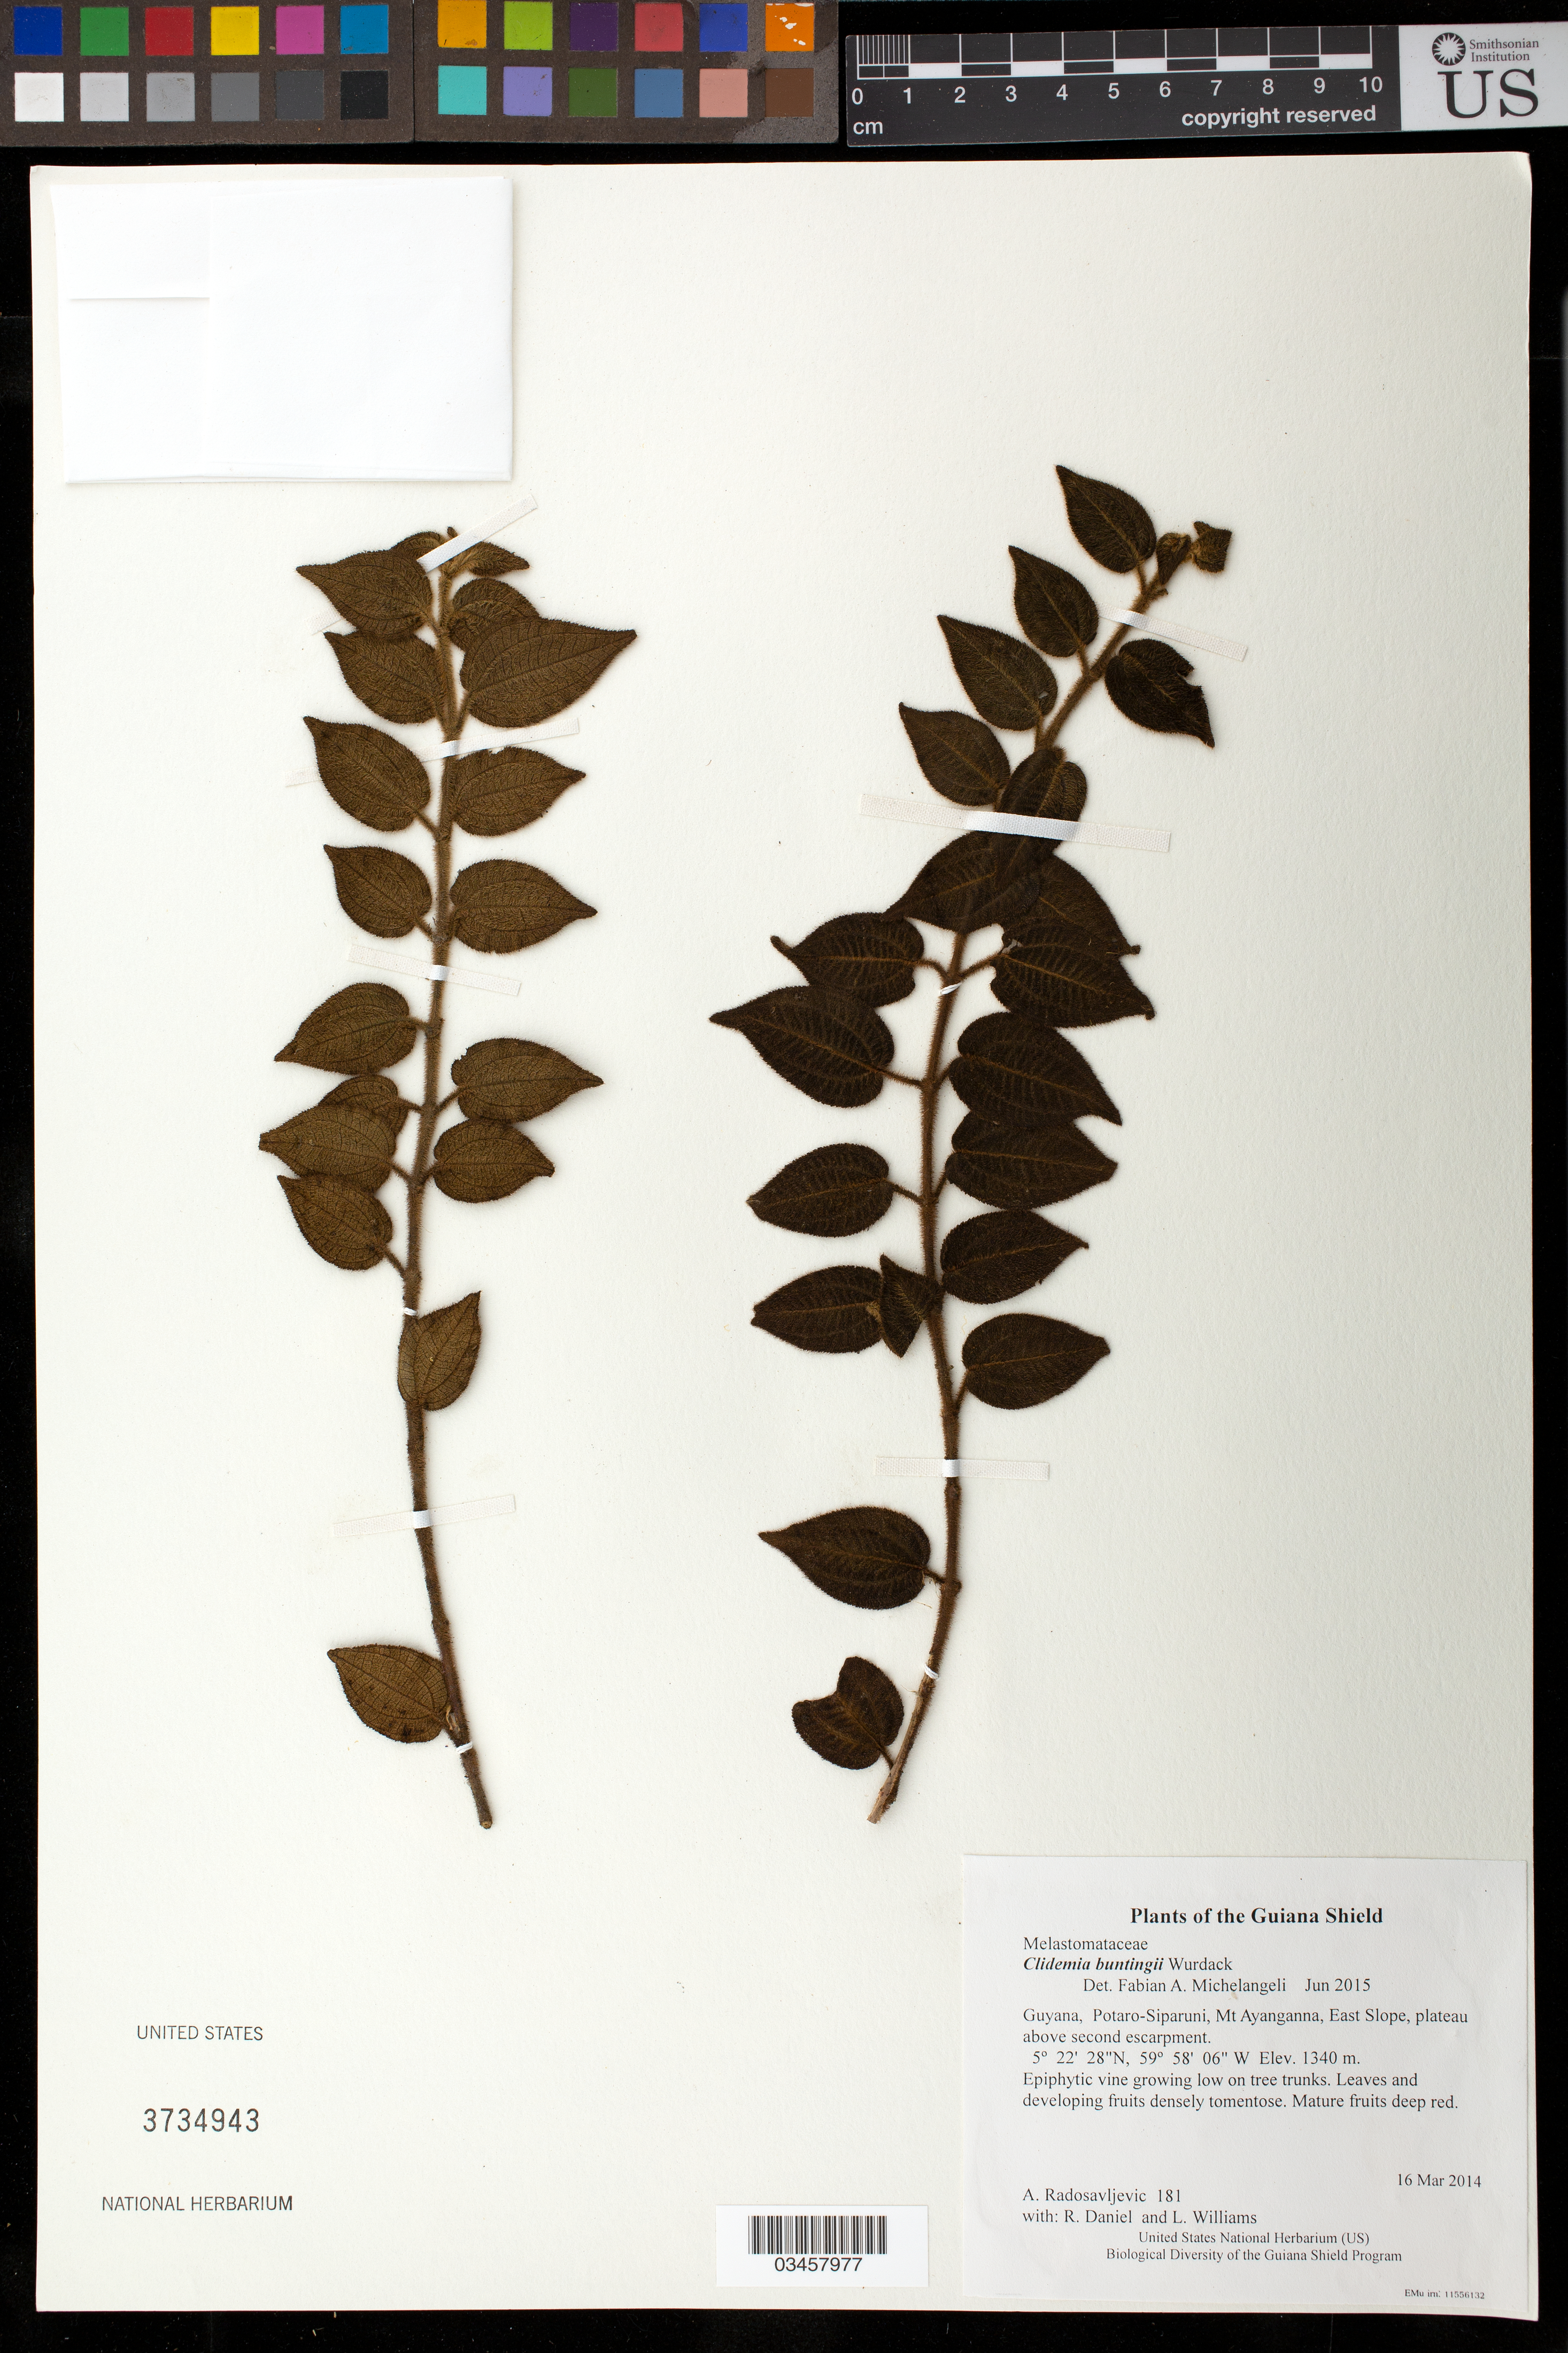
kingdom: Plantae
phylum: Tracheophyta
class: Magnoliopsida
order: Myrtales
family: Melastomataceae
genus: Clidemia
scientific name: Clidemia buntingii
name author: Wurdack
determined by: Michelangeli, F. A.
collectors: A. Radosavljevic, R. Daniel & L. Williams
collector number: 181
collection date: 2014-03-16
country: Guyana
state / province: Potaro-Siparuni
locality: Mt Ayanganna, East Slope, plateau above second escarpment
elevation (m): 1340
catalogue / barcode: US 3734943